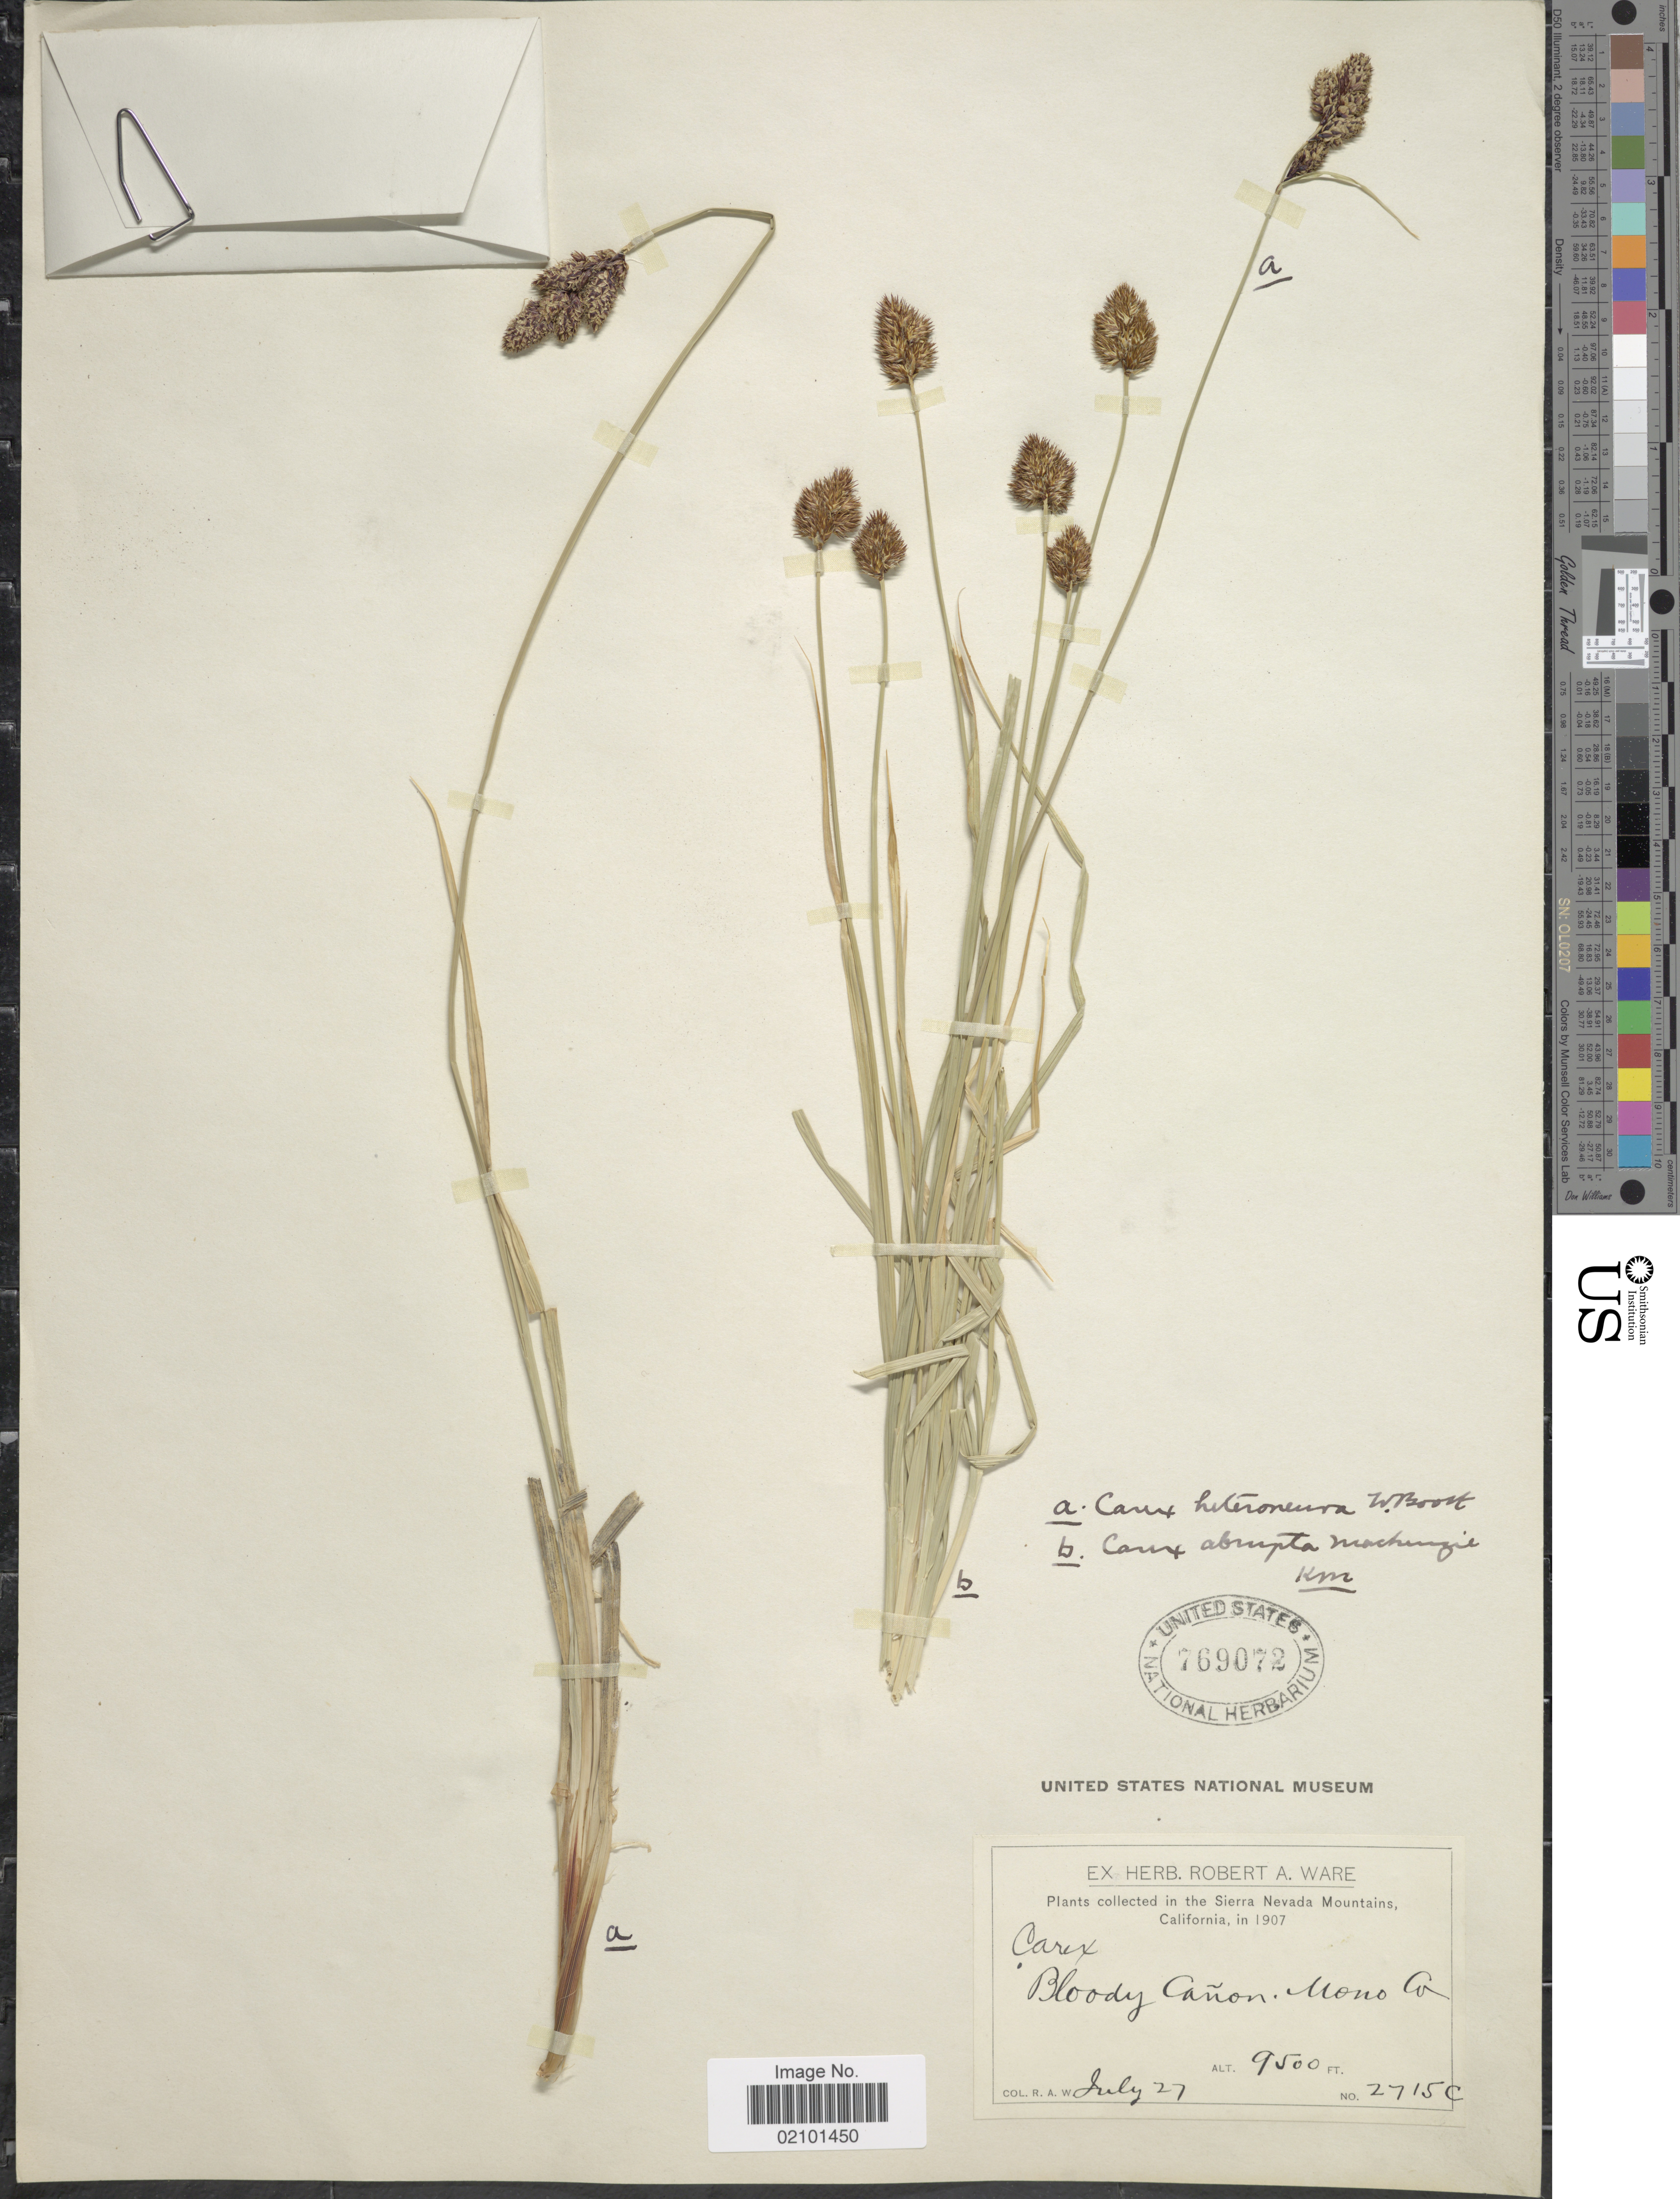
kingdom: Plantae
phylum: Tracheophyta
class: Liliopsida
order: Poales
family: Cyperaceae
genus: Carex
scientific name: Carex abrupta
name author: Mack.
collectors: R. Ware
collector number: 2715C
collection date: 1907-07-27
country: United States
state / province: California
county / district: Mono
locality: Sierra Nevada Mountains, Bloody Canon, Mono Co.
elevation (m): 2896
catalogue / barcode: US 769072